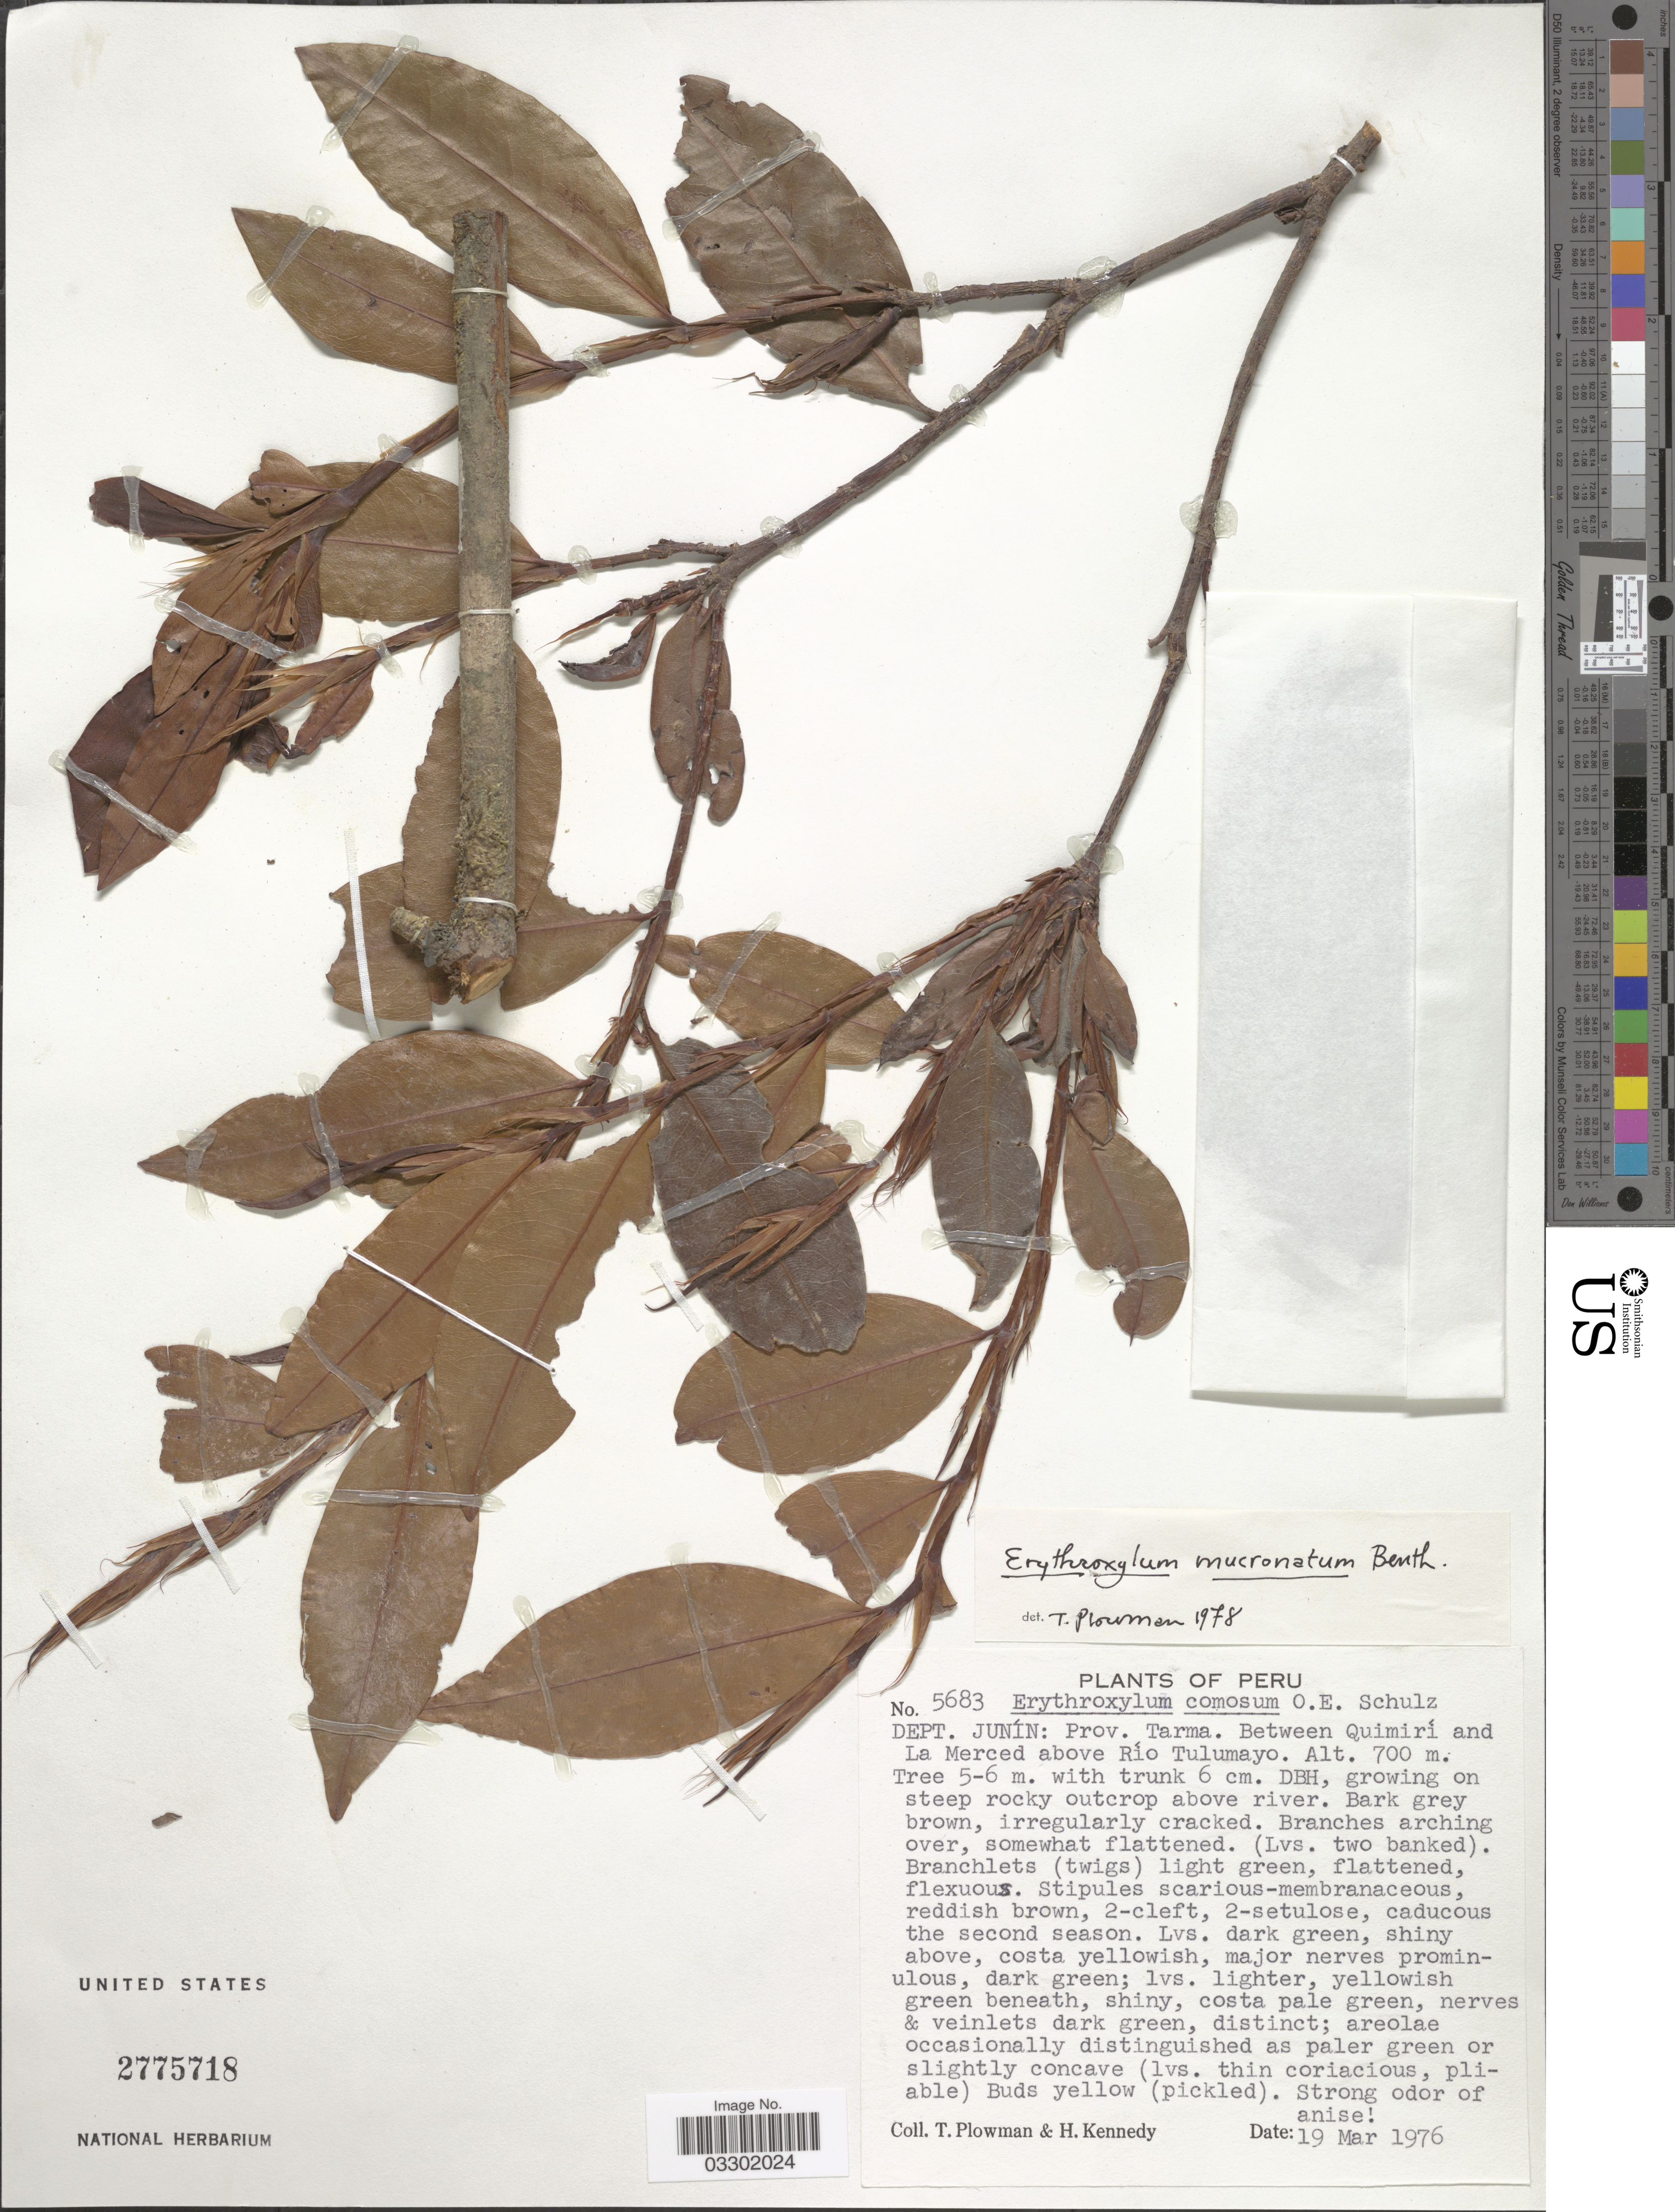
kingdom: Plantae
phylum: Tracheophyta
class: Magnoliopsida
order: Malpighiales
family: Erythroxylaceae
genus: Erythroxylum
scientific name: Erythroxylum mucronatum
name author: Benth.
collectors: T. Plowman & H. Kennedy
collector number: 5683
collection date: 1976-03-19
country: Peru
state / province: Junín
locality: Dept. Junín: Prov. Tarma. Between Quimirí and La Merced above Río Tulumayo.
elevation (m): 700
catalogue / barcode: US 2775718